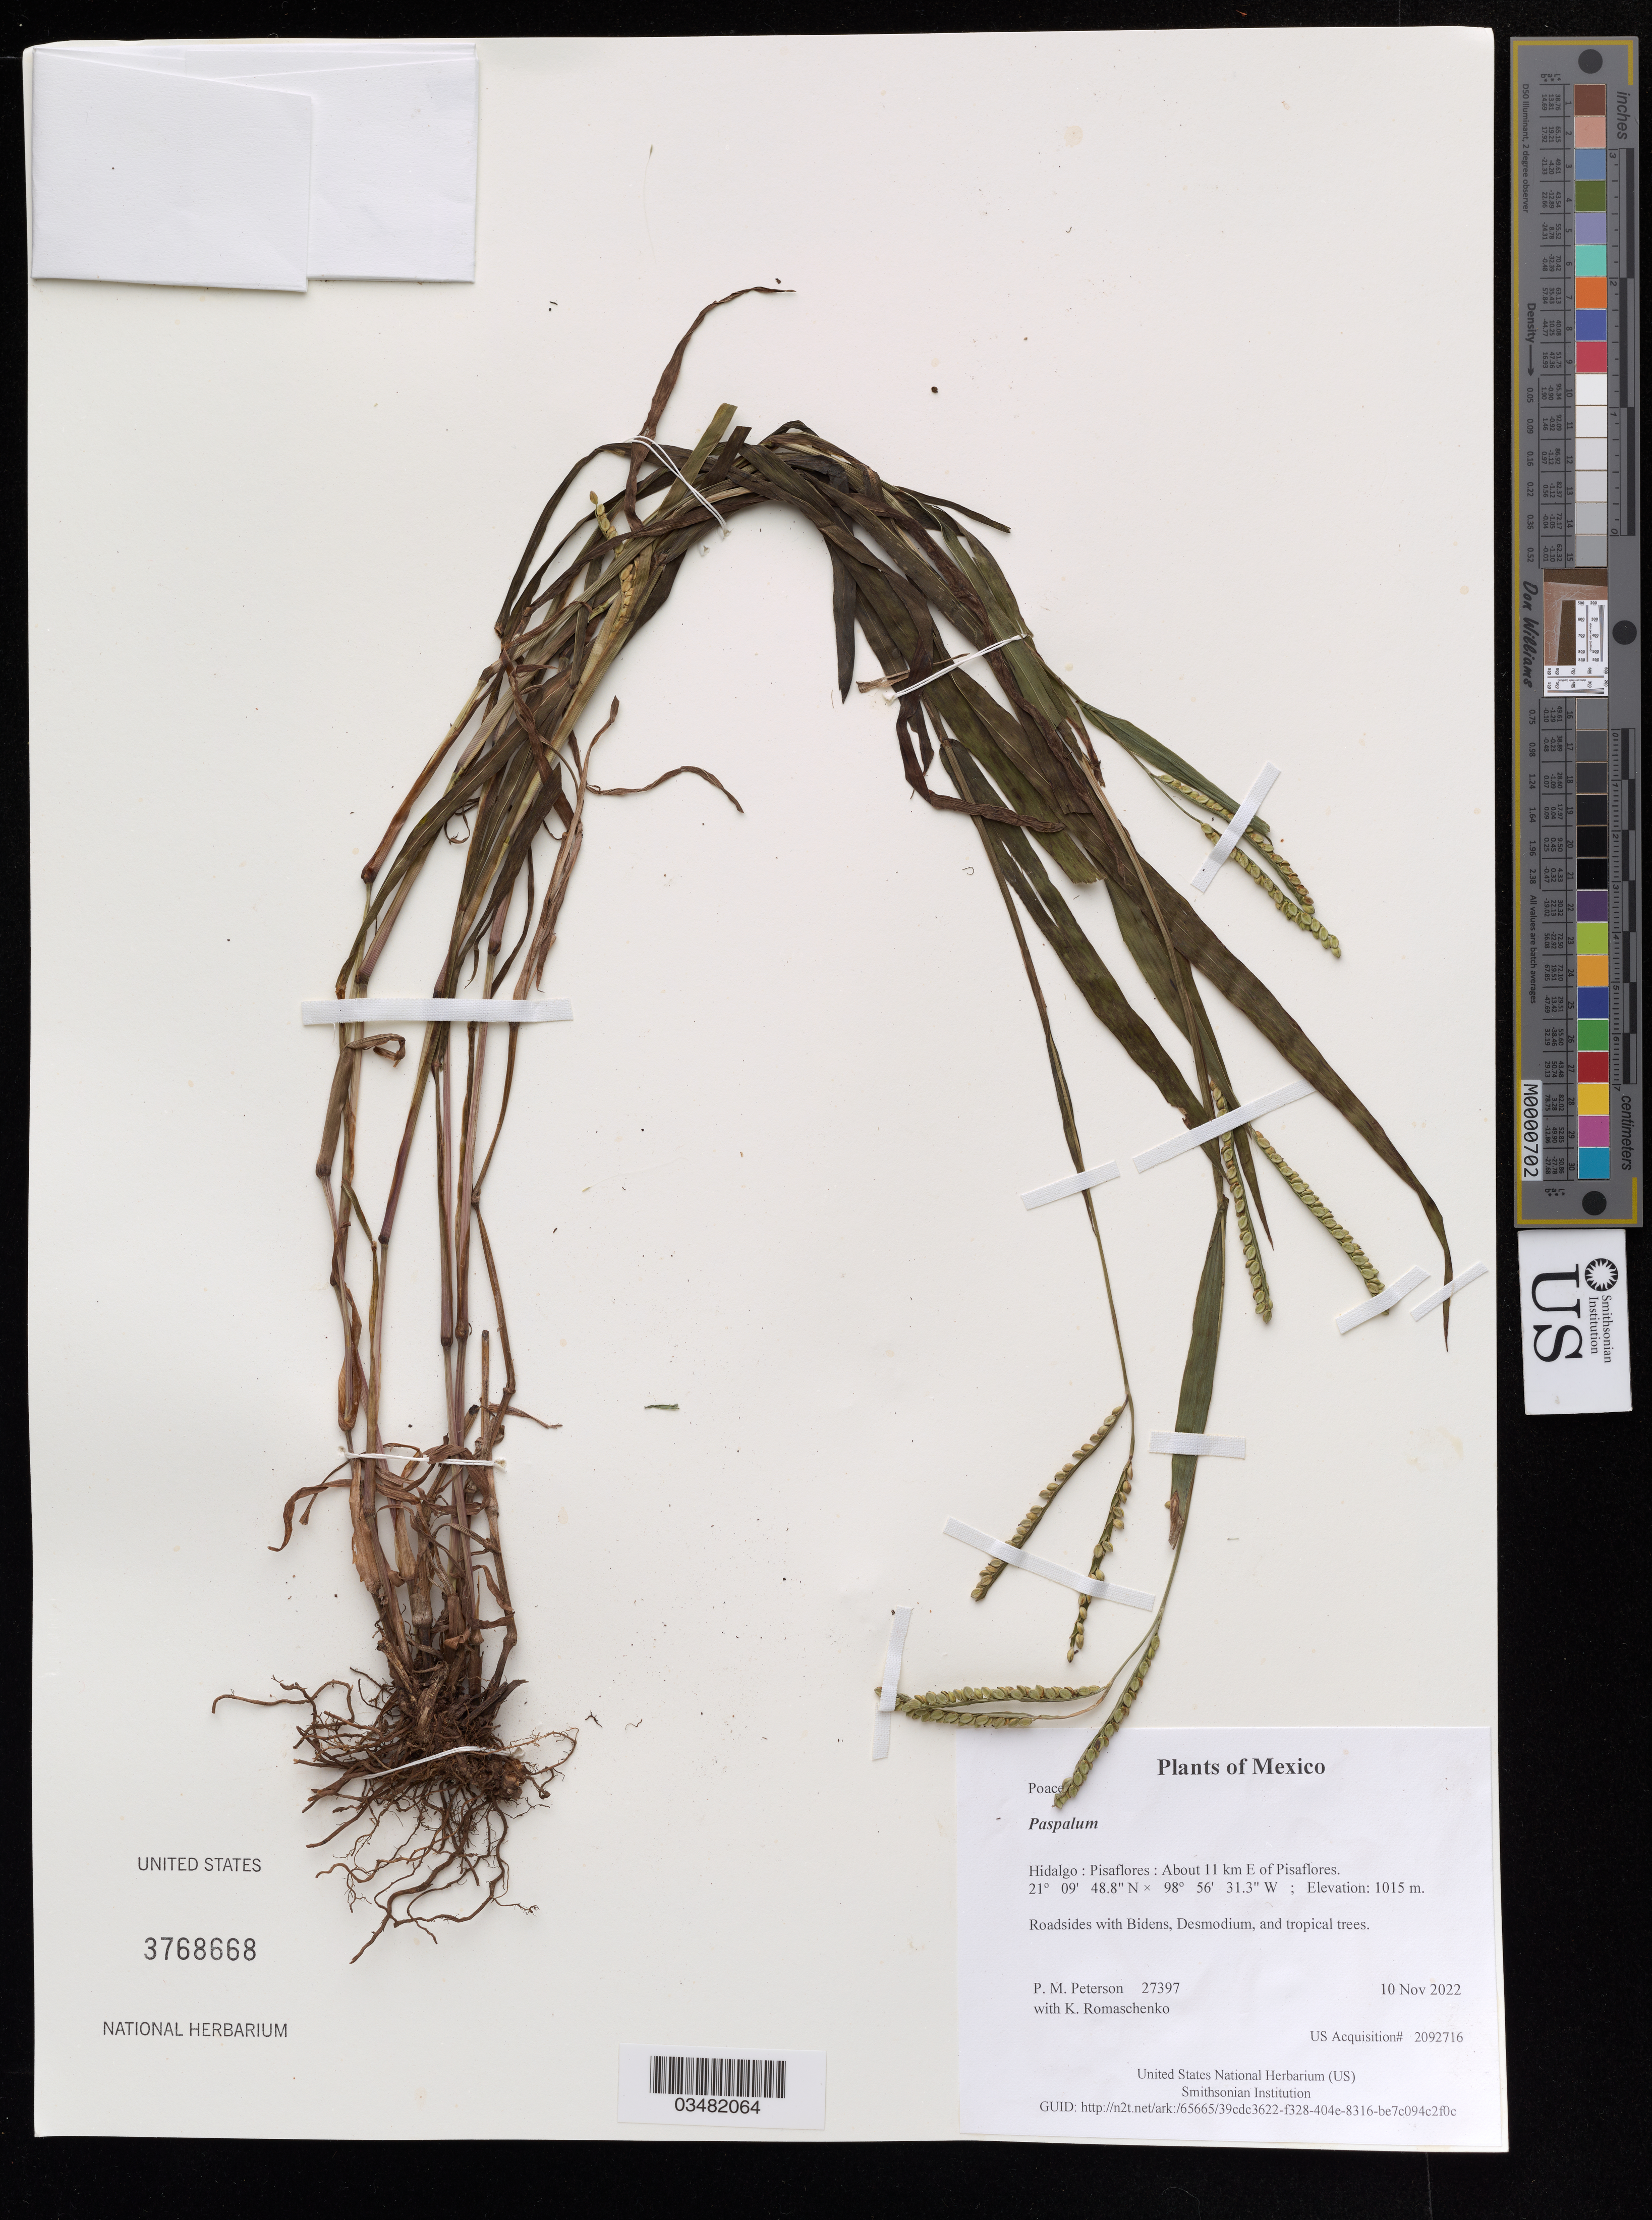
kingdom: Plantae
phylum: Tracheophyta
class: Liliopsida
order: Poales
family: Poaceae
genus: Paspalum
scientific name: Paspalum sp.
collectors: P. M. Peterson & K. Romaschenko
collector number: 27397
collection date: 2022-11-10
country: México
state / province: Hidalgo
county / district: Pisaflores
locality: About 11 km E of Pisaflores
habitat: Roadsides with Bidens, Desmodium, and tropical trees.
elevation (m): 1015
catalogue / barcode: US 3768668